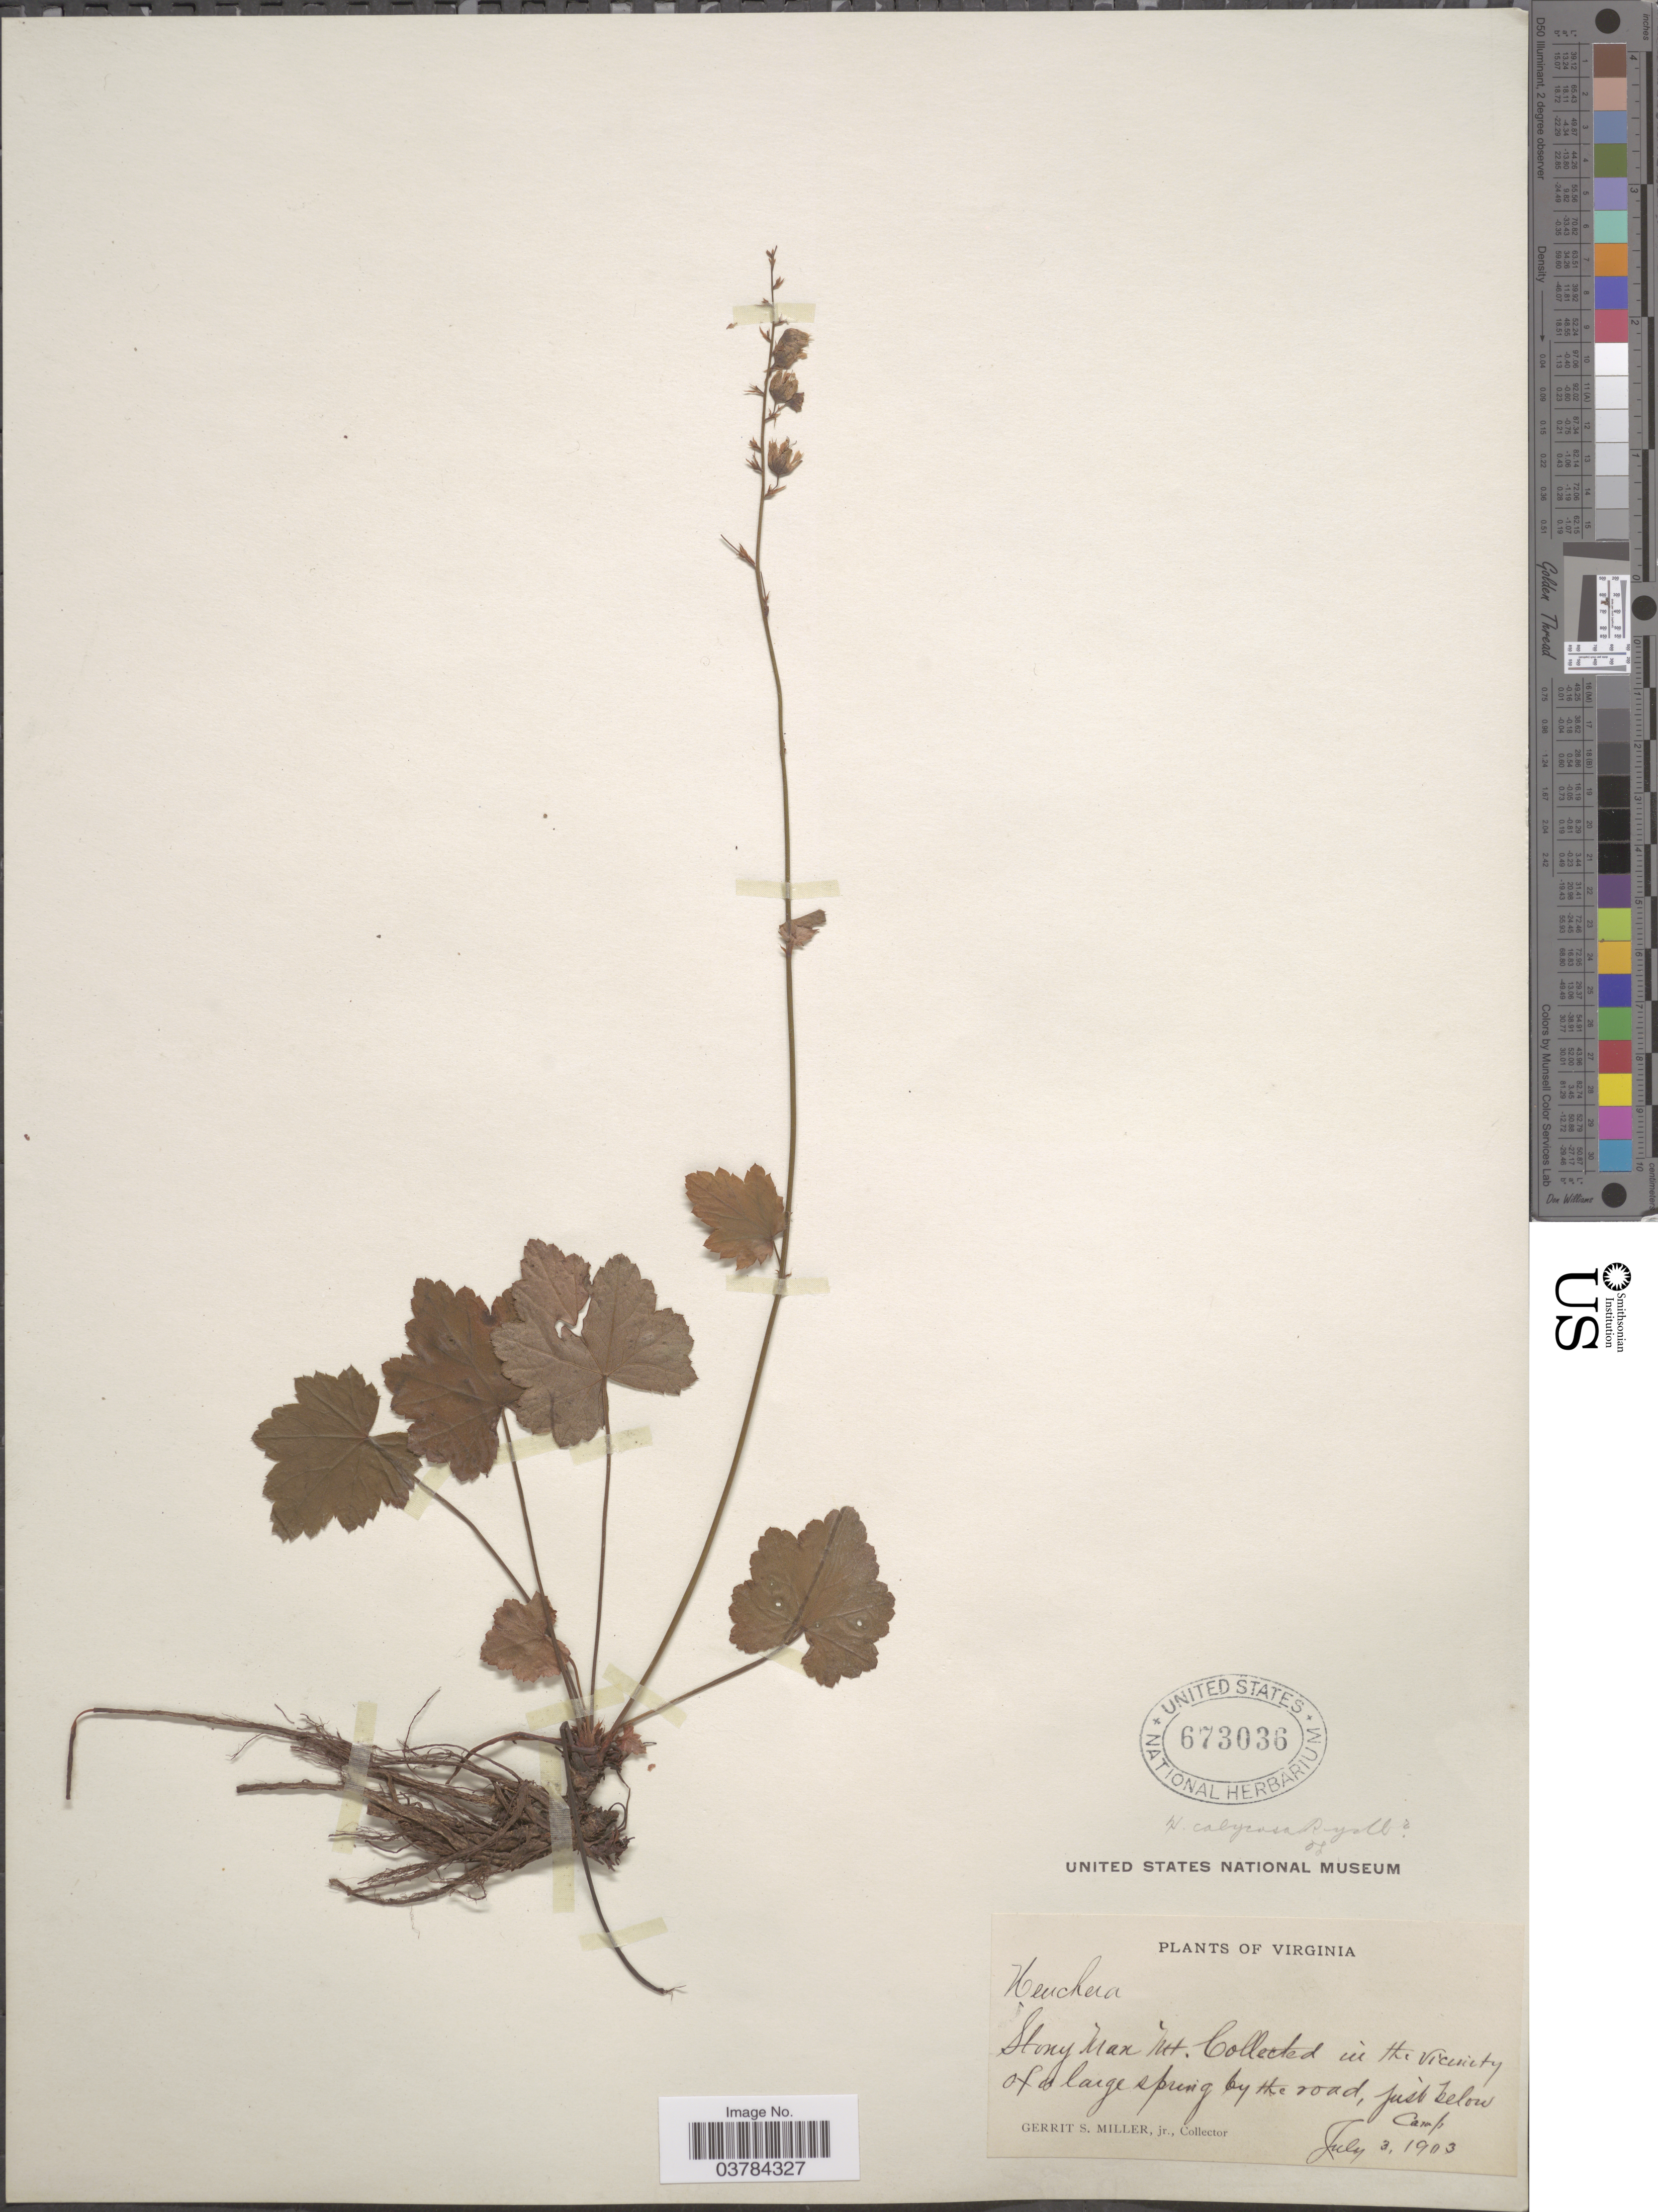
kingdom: Plantae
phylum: Tracheophyta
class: Magnoliopsida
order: Saxifragales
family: Saxifragaceae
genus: Heuchera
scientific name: Heuchera calycosa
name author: Small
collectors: G. S. Miller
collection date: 1903-07-03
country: United States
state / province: Virginia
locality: Stony Man Mt. In the Vicinity of a large spring by the road, just below camp.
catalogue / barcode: US 673036